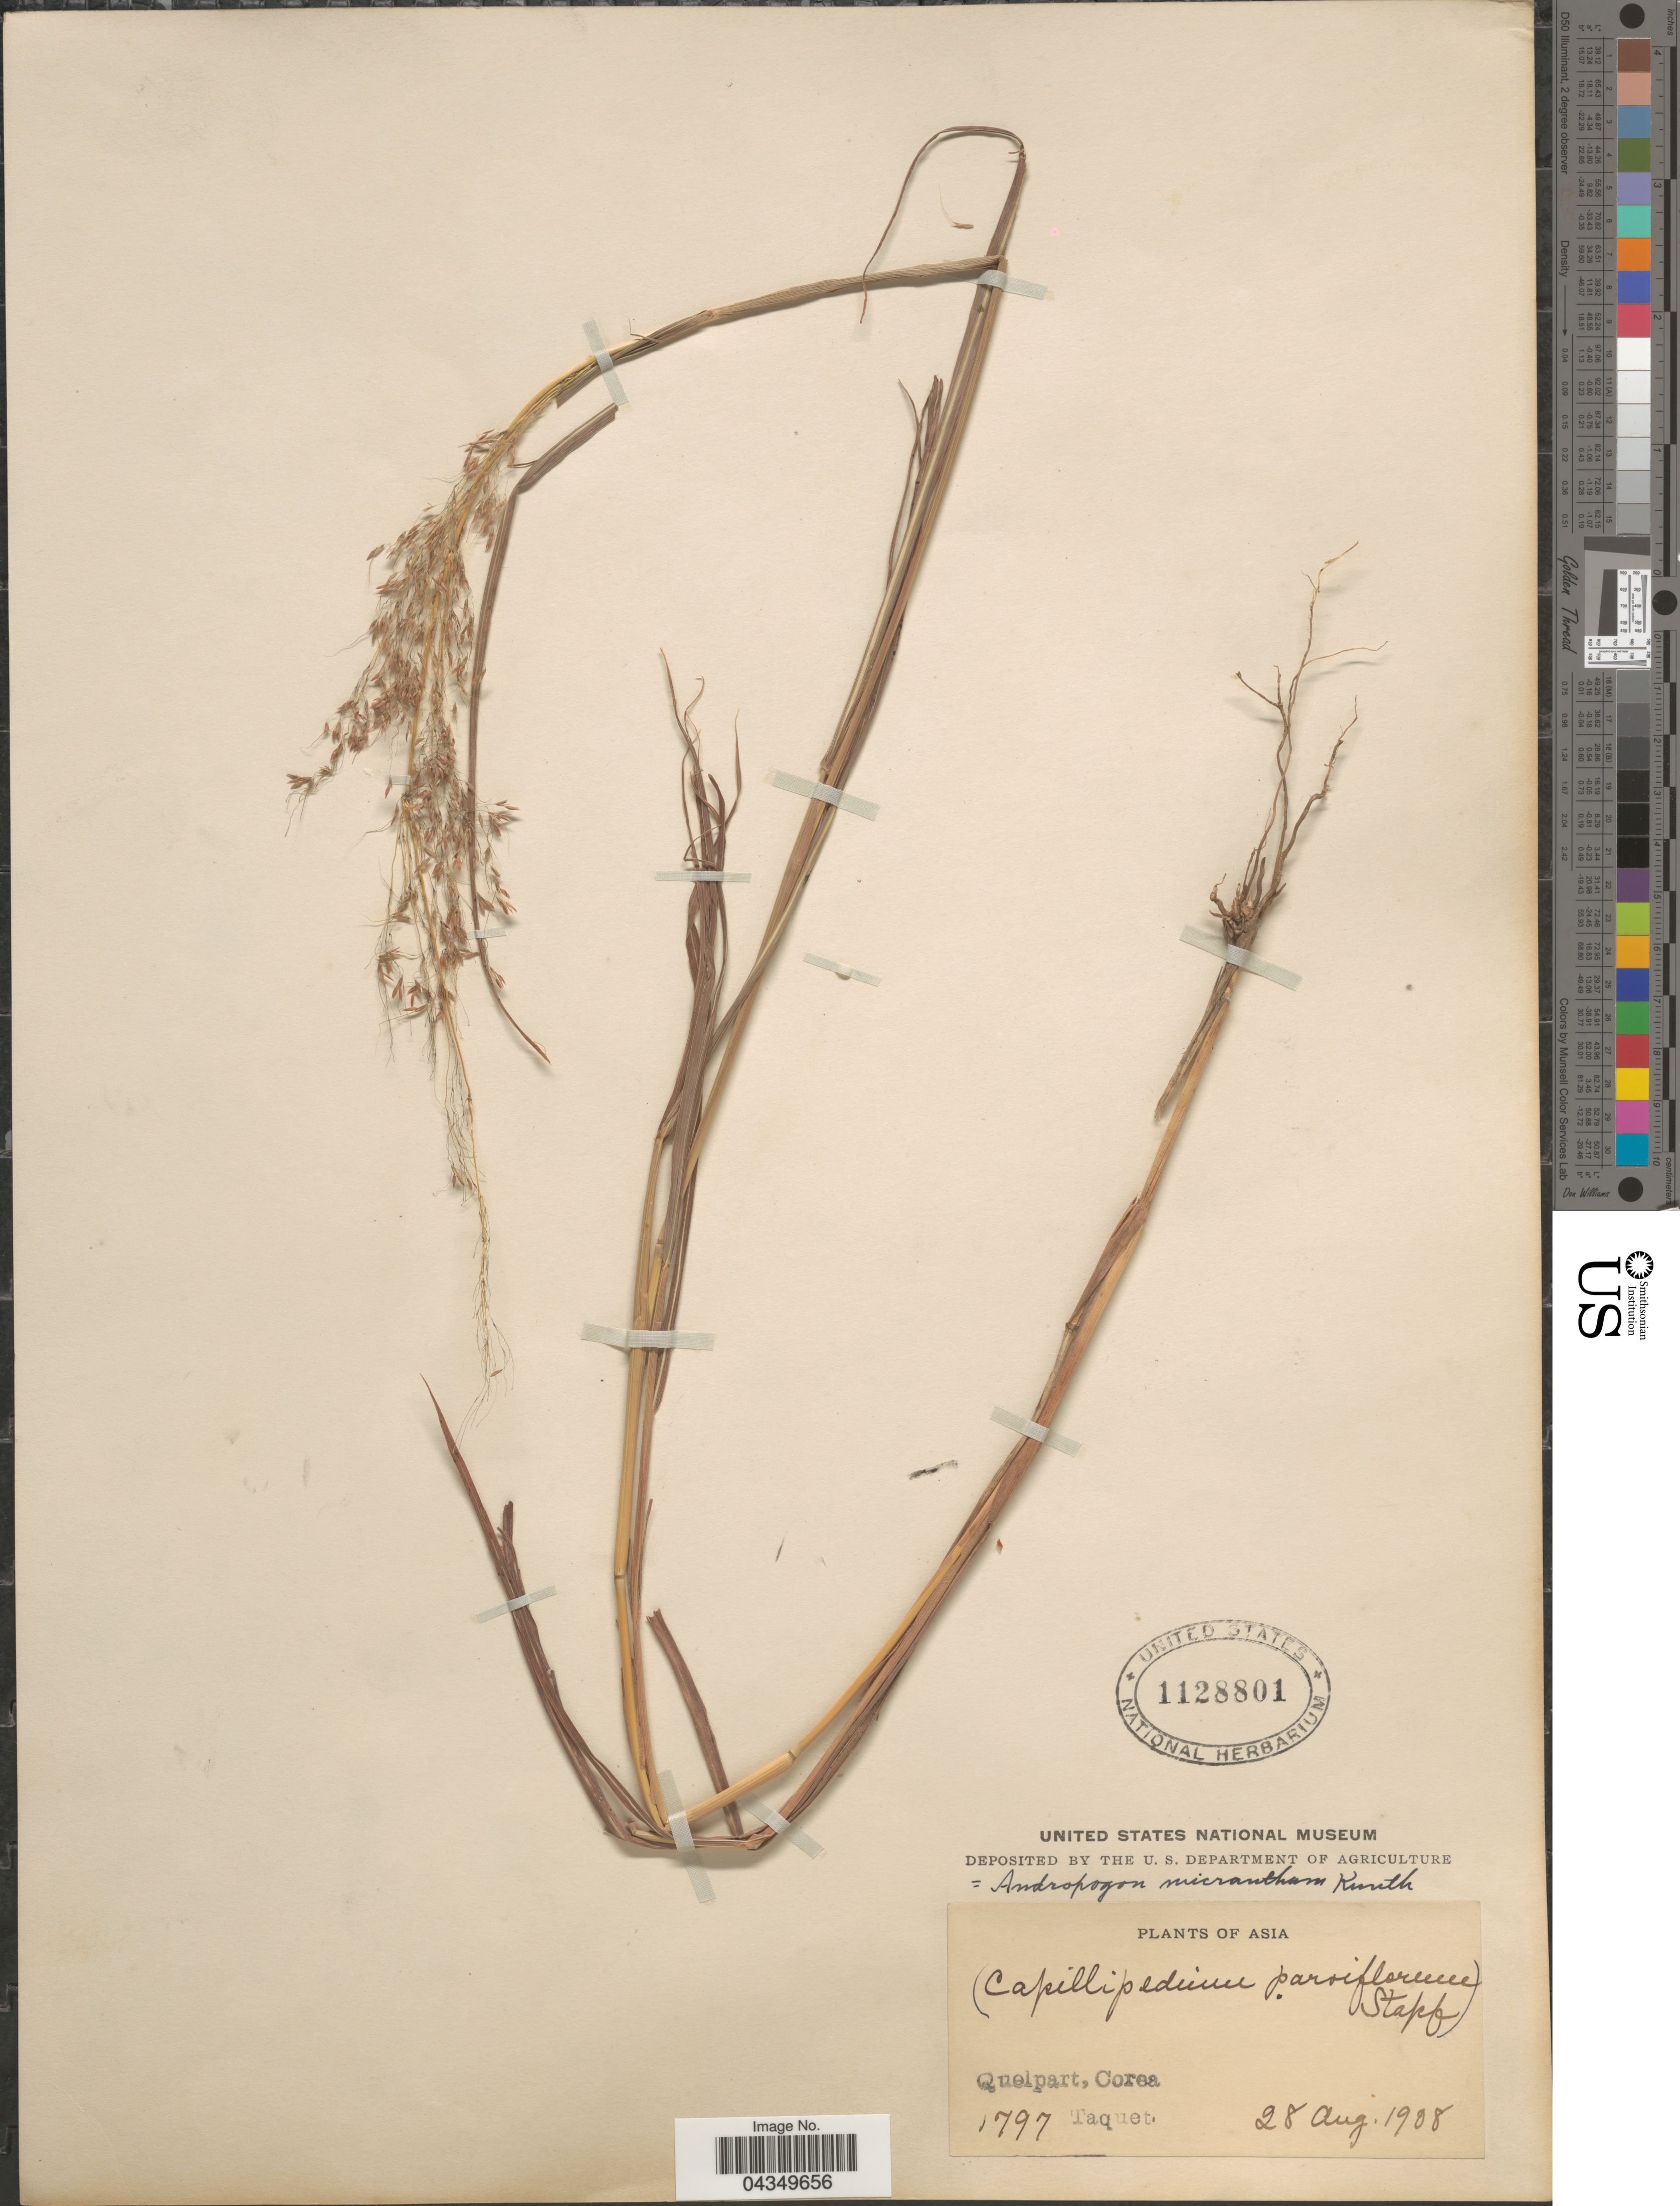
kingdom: Plantae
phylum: Tracheophyta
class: Liliopsida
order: Poales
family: Poaceae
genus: Capillipedium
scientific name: Capillipedium parviflorum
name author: (R. Br.) Stapf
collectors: Taquet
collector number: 1797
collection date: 1908-08-28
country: South Korea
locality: Quelpart, Corea.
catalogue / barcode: US 1128801